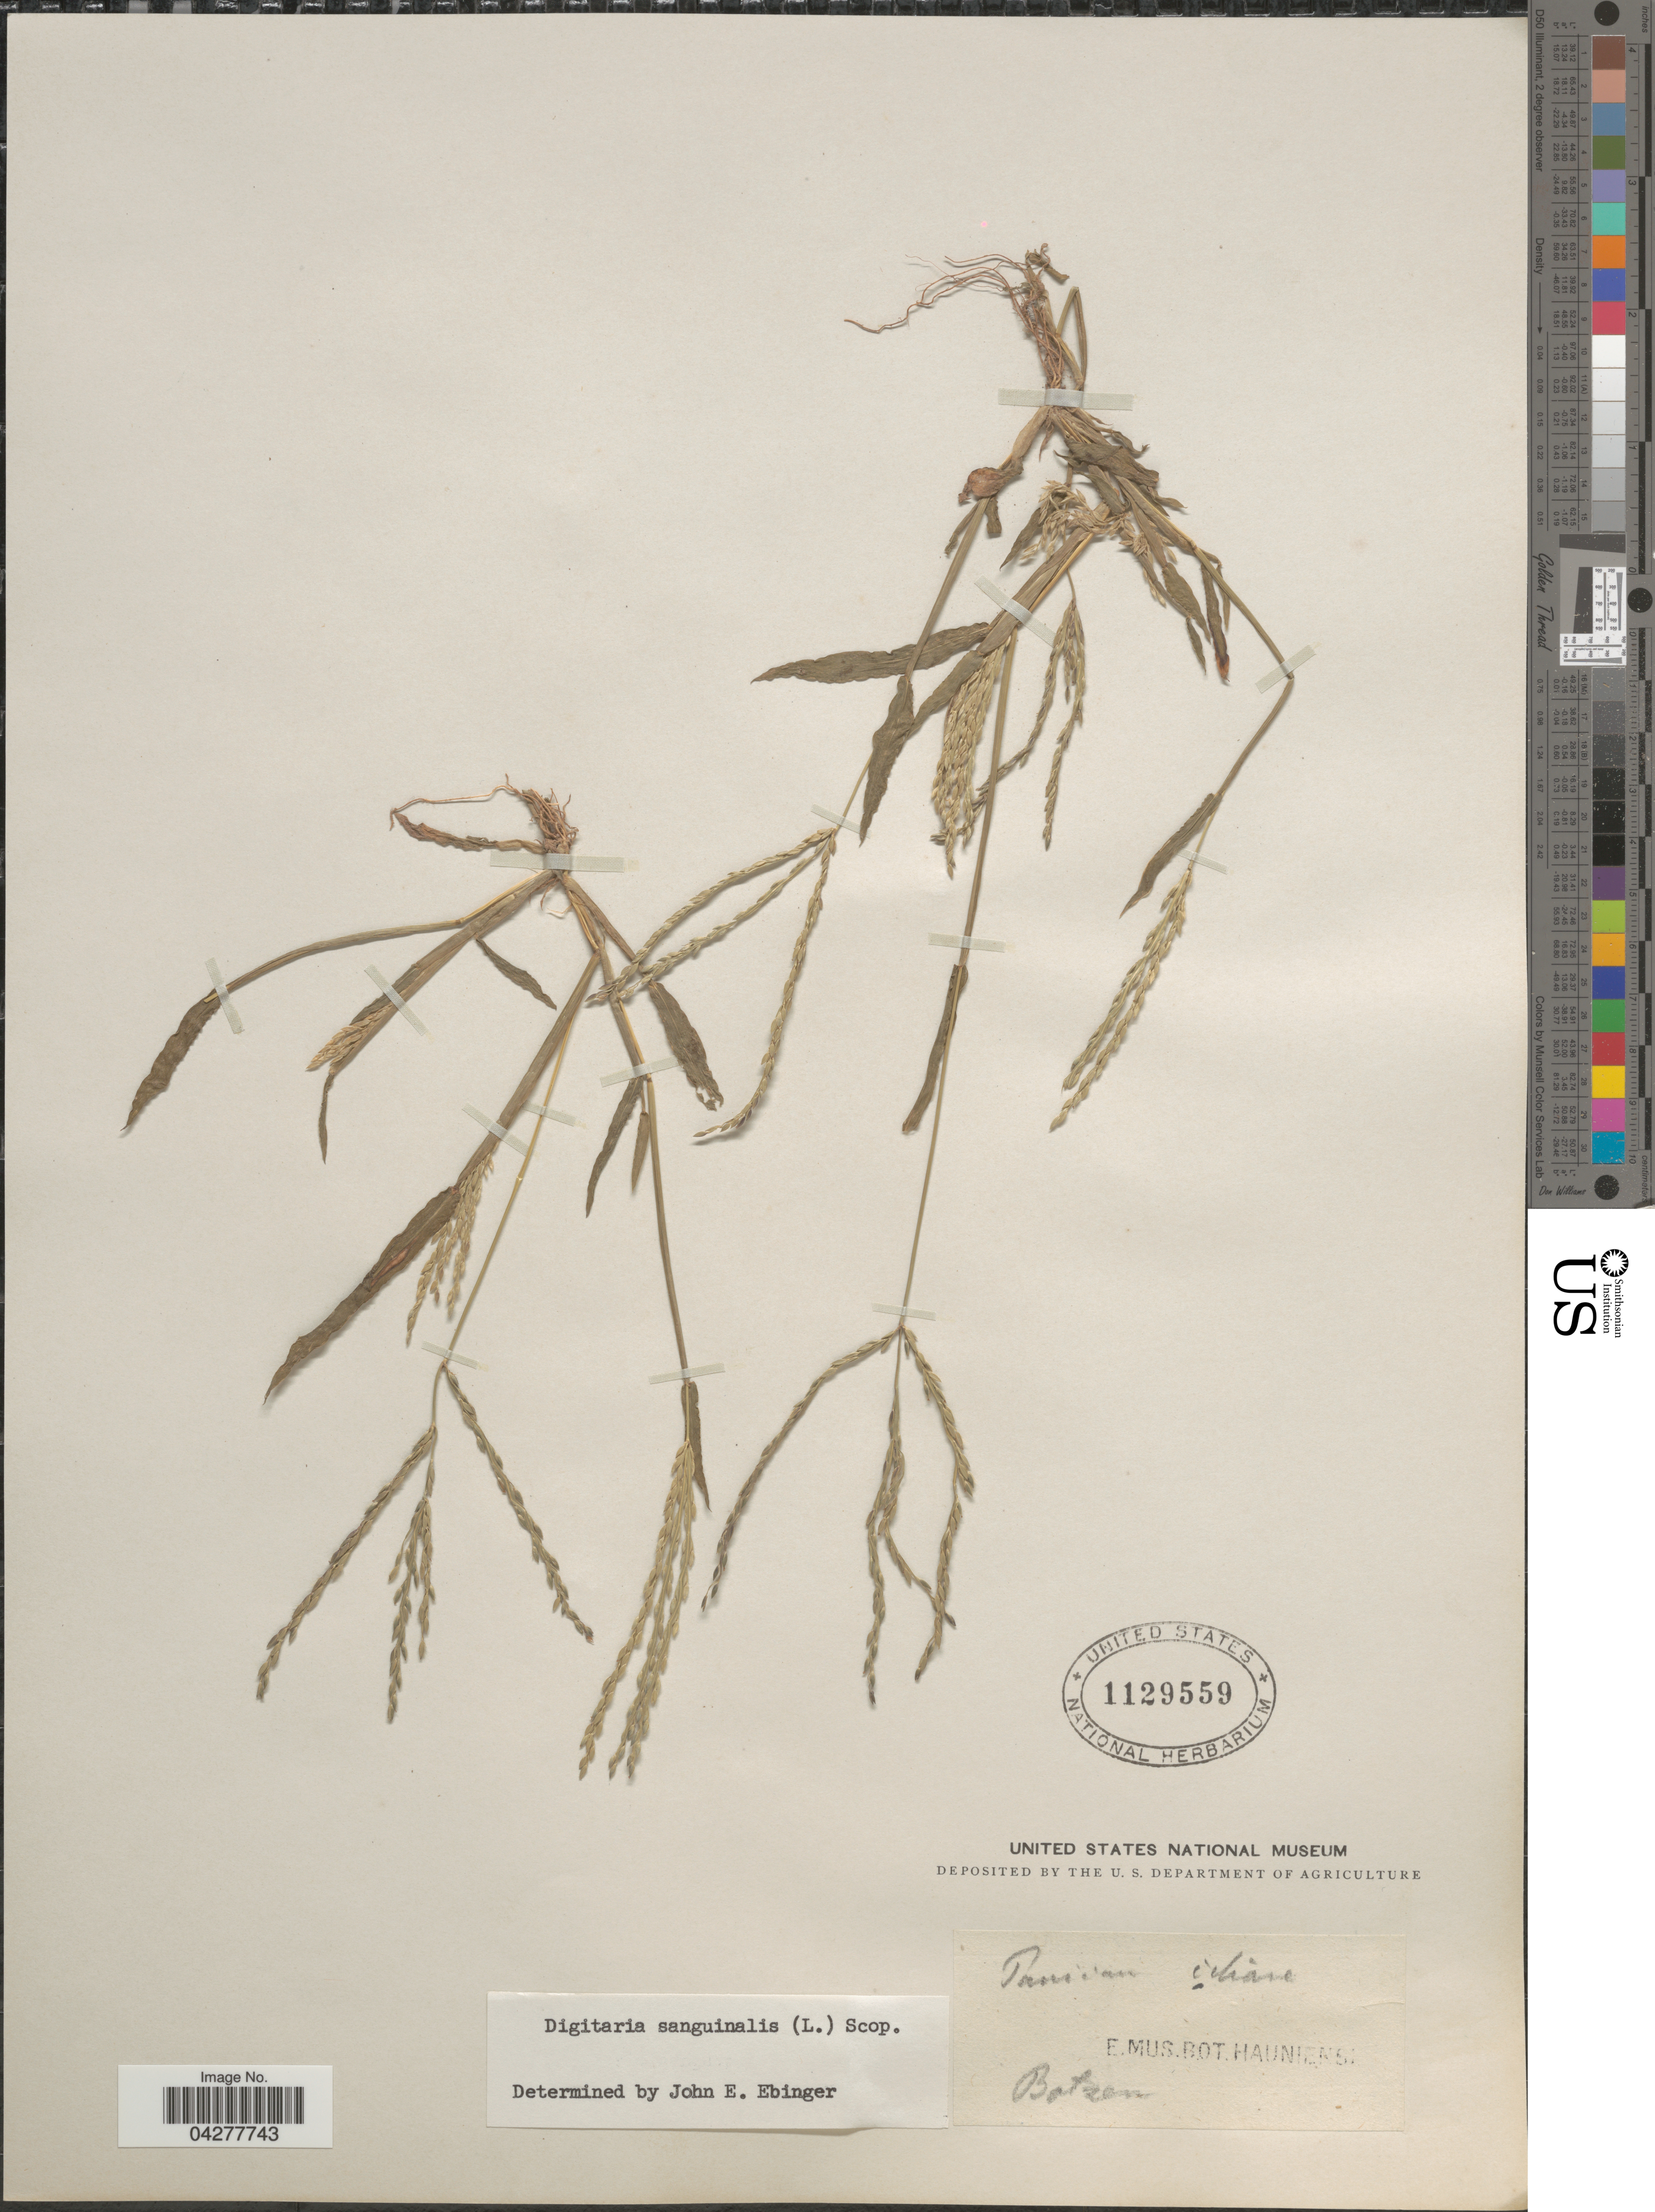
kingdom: Plantae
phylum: Tracheophyta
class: Liliopsida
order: Poales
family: Poaceae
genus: Digitaria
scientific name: Digitaria sanguinalis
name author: (L.) Scop.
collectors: ex Mus. Bot. Hauniense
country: Italy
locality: Botzen.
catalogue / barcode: US 1129559